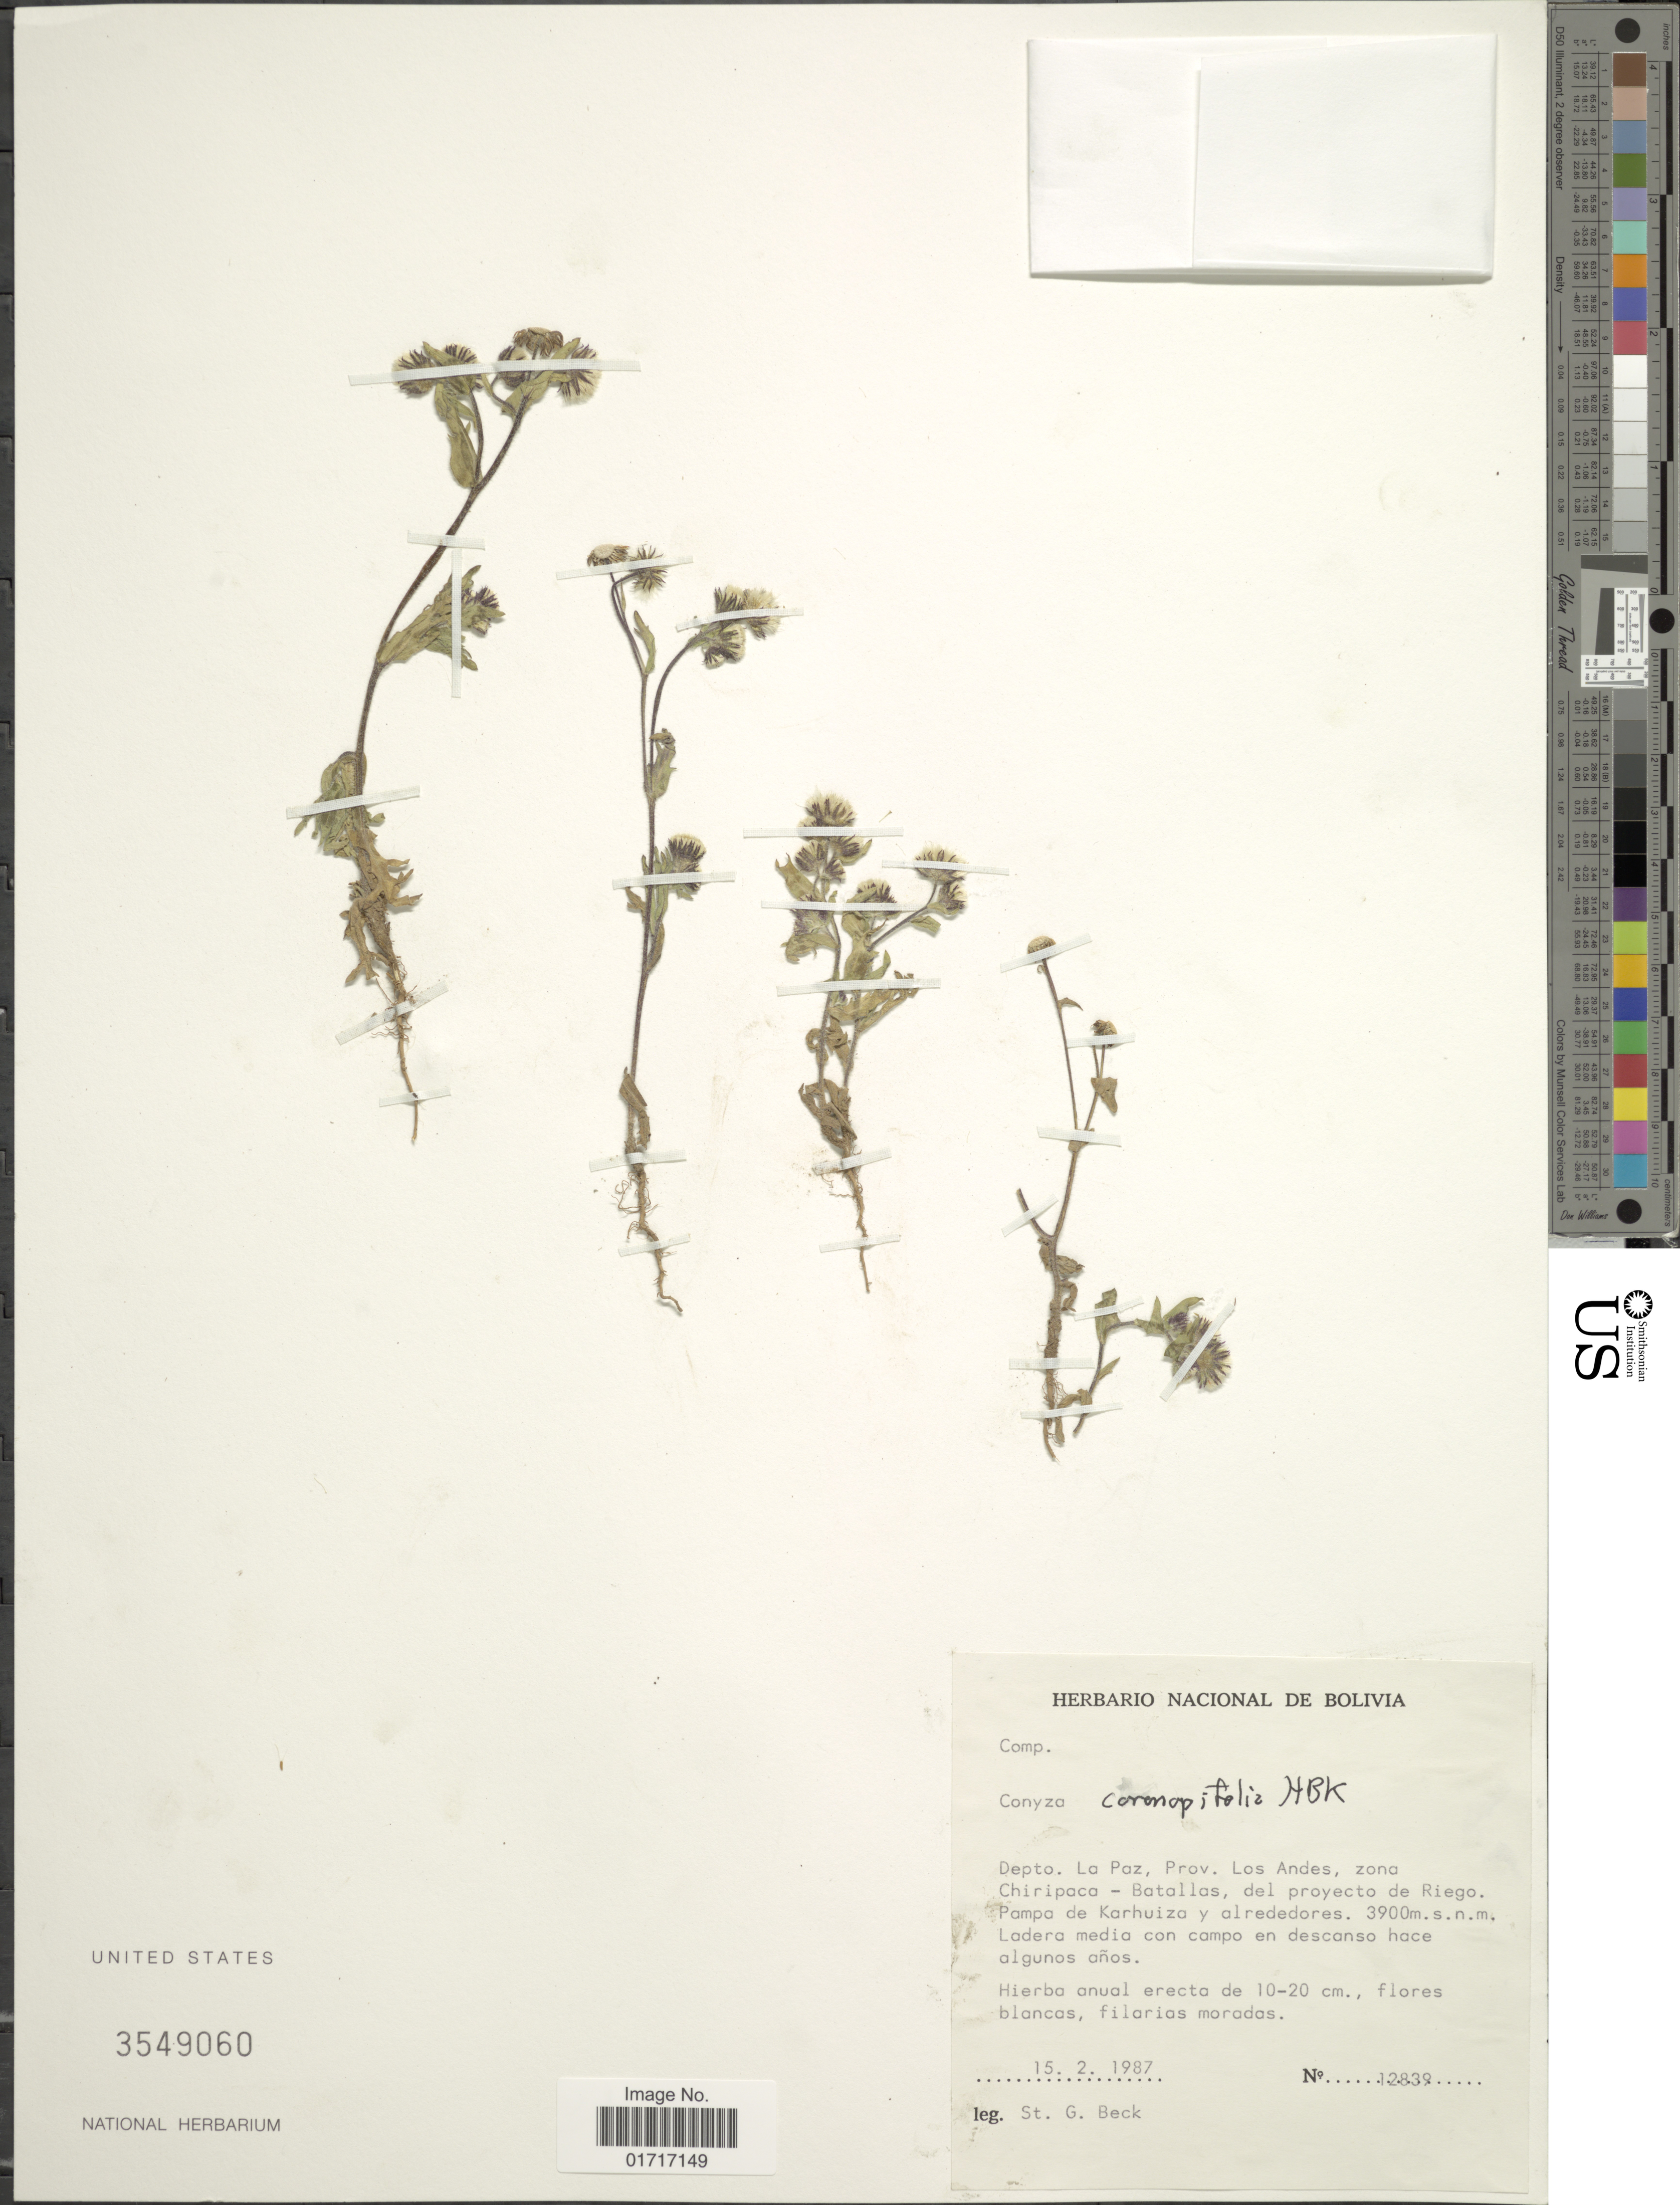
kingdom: Plantae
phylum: Tracheophyta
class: Magnoliopsida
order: Asterales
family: Asteraceae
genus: Conyza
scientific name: Conyza coronopifolia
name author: Kunth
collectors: S. G. Beck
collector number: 12839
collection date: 1987-02-15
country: Bolivia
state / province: La Paz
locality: Depto. La Paz. Prov. Los Anches, zona Chiripaca de Karchuiza y alrededores.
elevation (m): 3900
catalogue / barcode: US 3549060